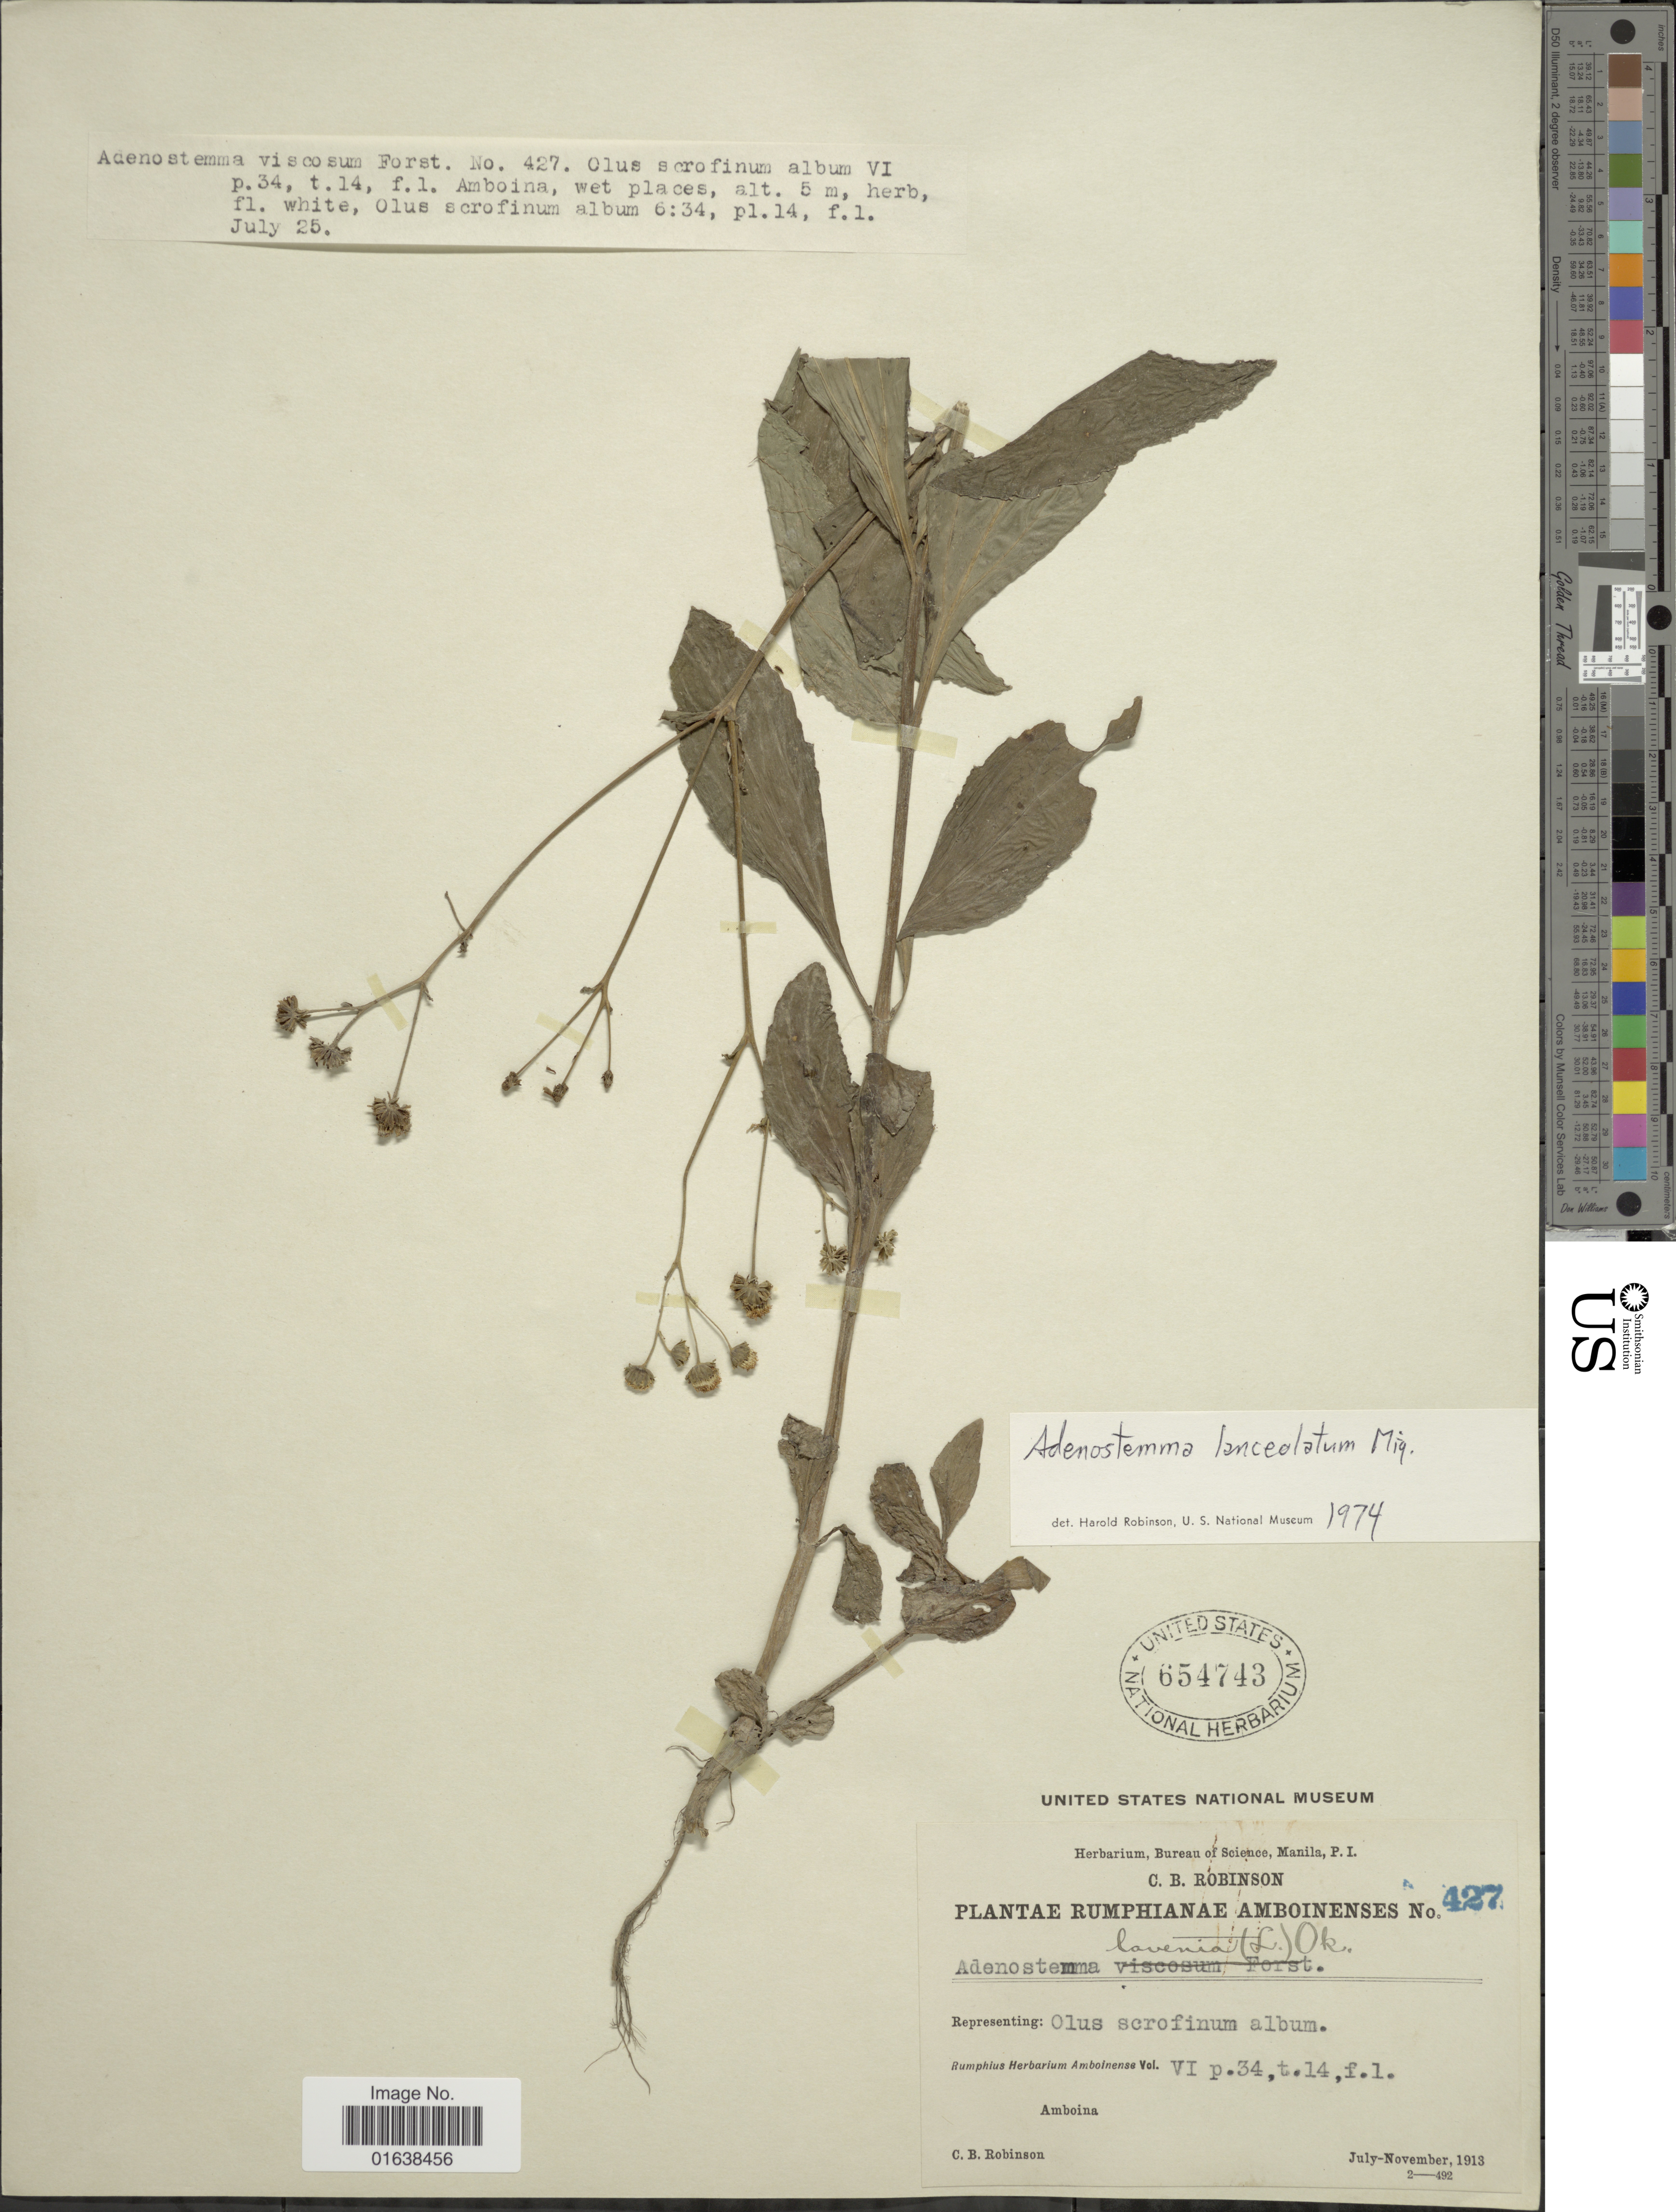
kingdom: Plantae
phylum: Tracheophyta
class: Magnoliopsida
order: Asterales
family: Asteraceae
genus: Adenostemma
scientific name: Adenostemma lanceolatum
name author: Miq.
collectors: C. Brobinson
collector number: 427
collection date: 1913-07/1913-11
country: Indonesia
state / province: Maluku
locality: Ambiona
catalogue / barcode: US 654743